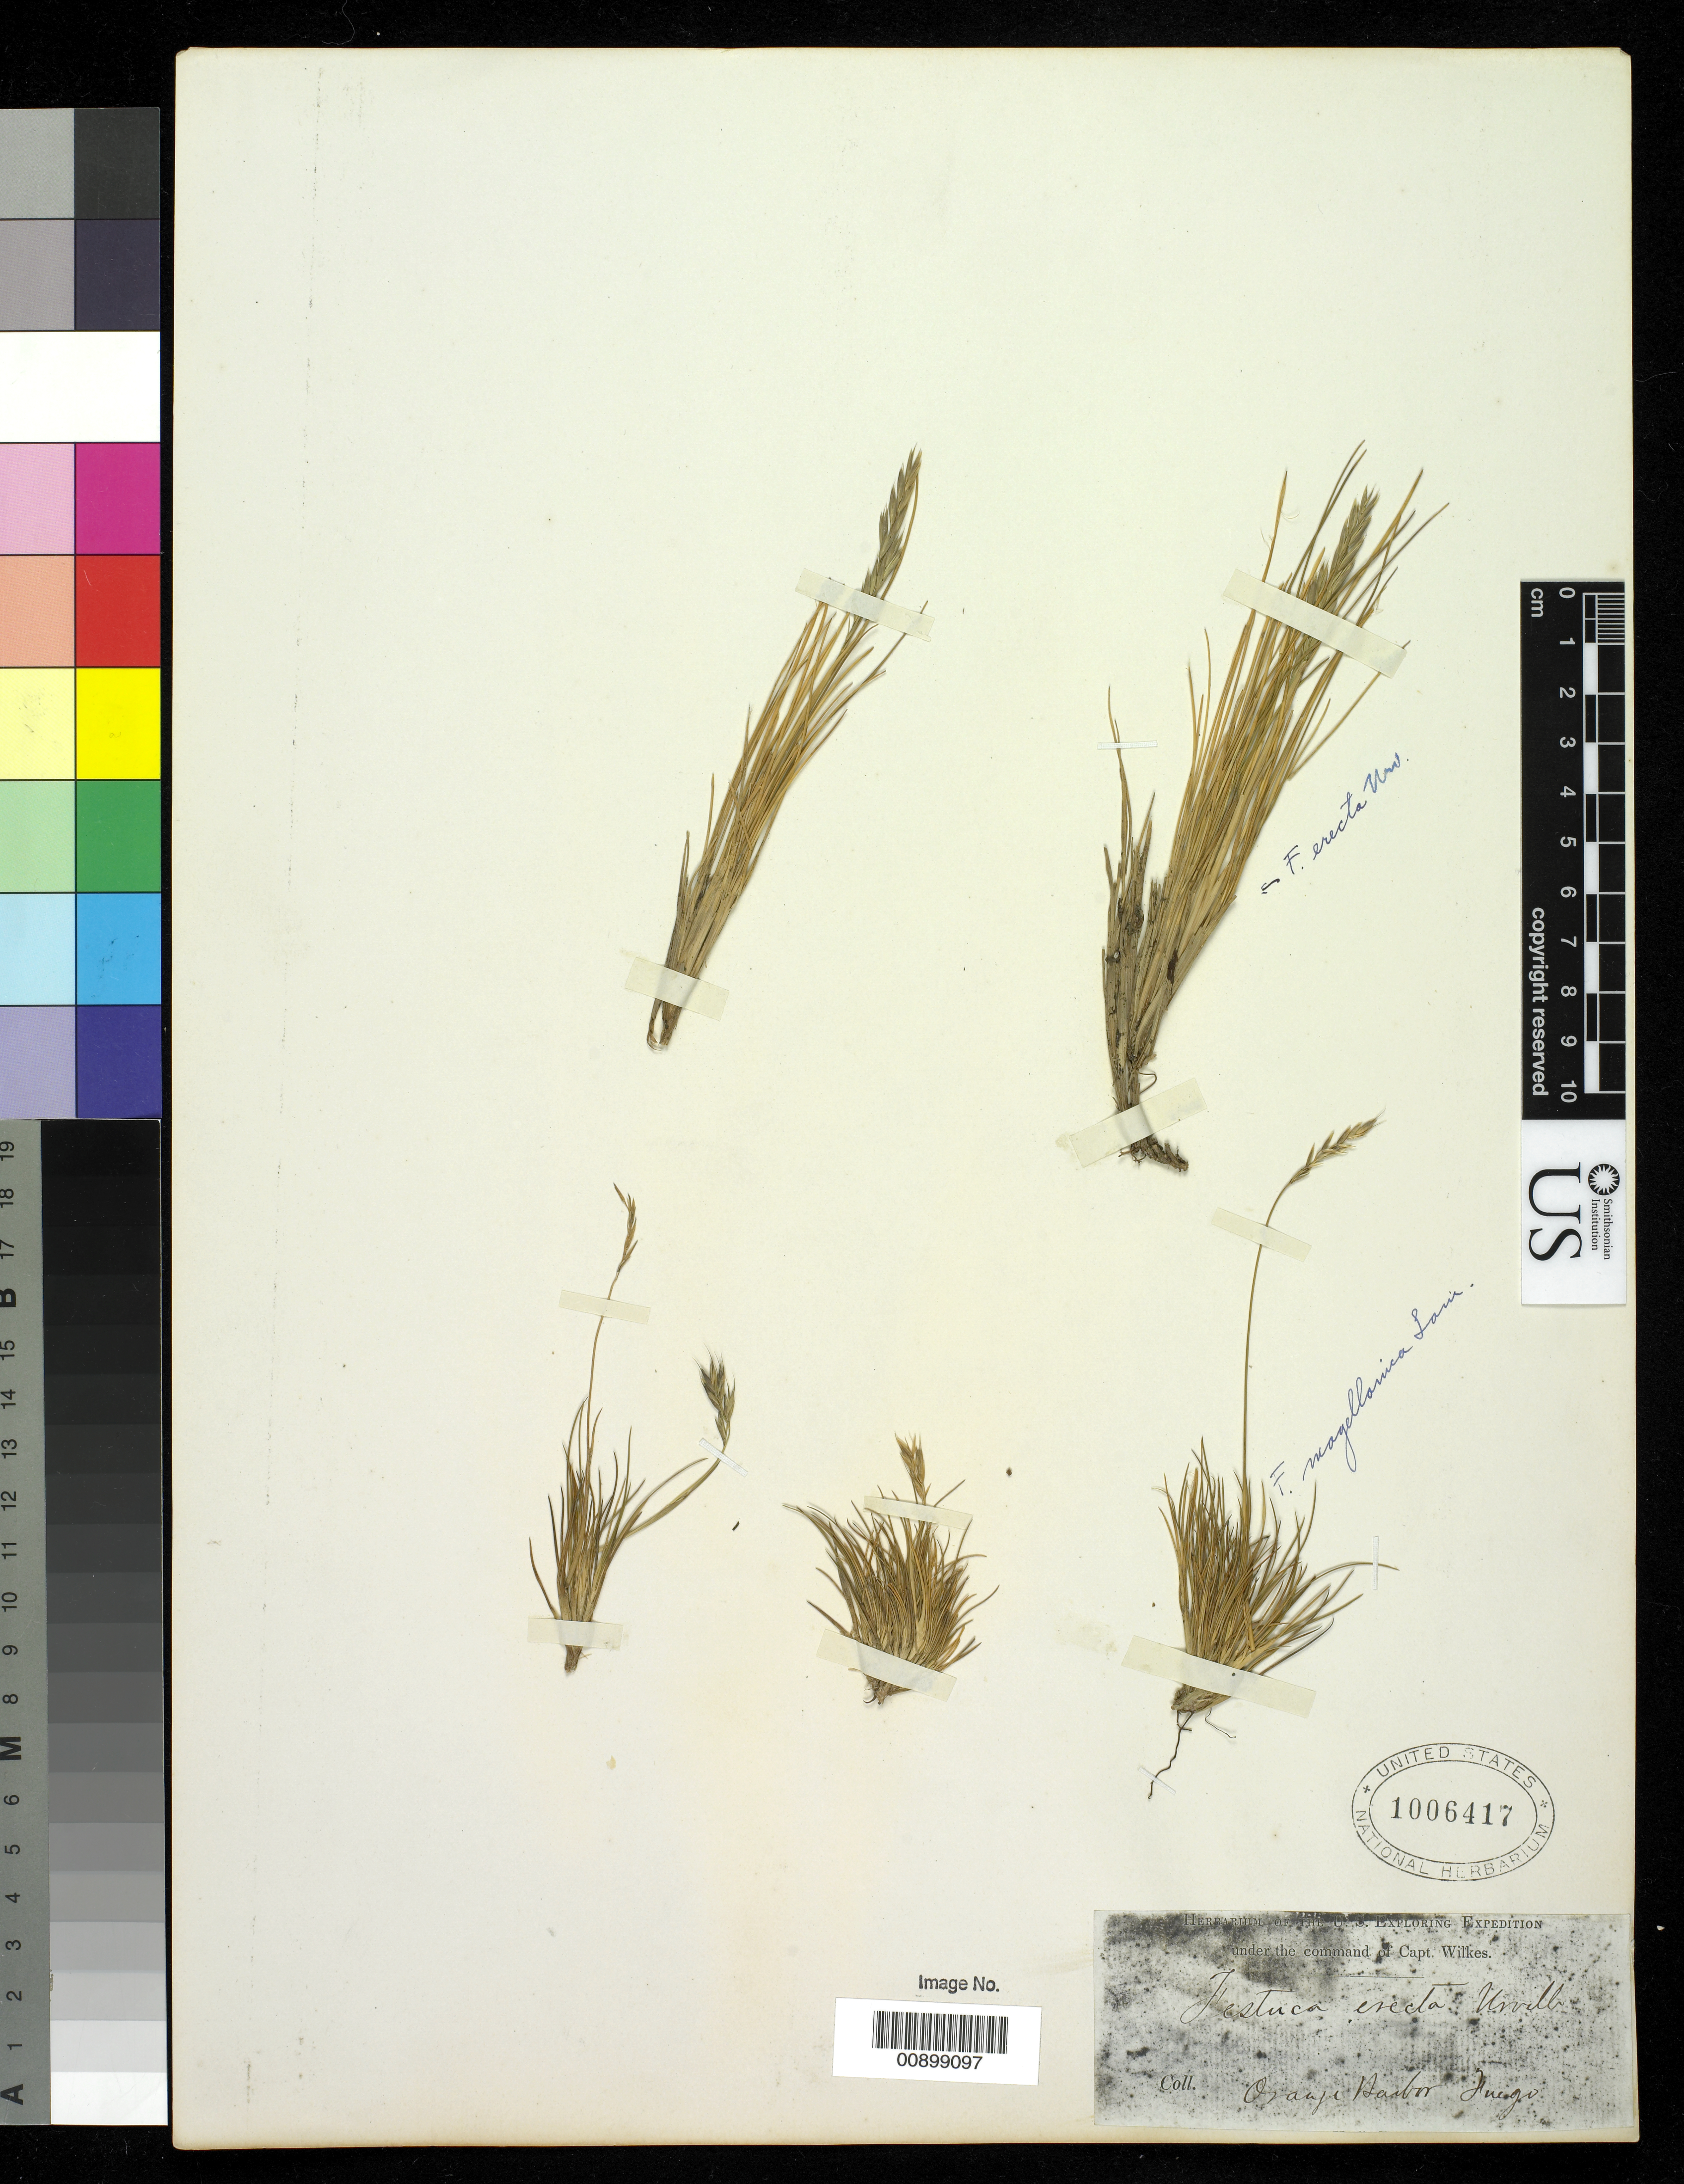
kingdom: Plantae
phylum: Tracheophyta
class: Liliopsida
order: Poales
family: Poaceae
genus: Bromus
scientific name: Bromus erectus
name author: Huds.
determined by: Poaceae Reorganization Project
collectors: Wilkes Explor. Exped.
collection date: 1838/1842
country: Argentina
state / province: Tierra del Fuego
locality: Orange Harbor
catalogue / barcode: US 1006417